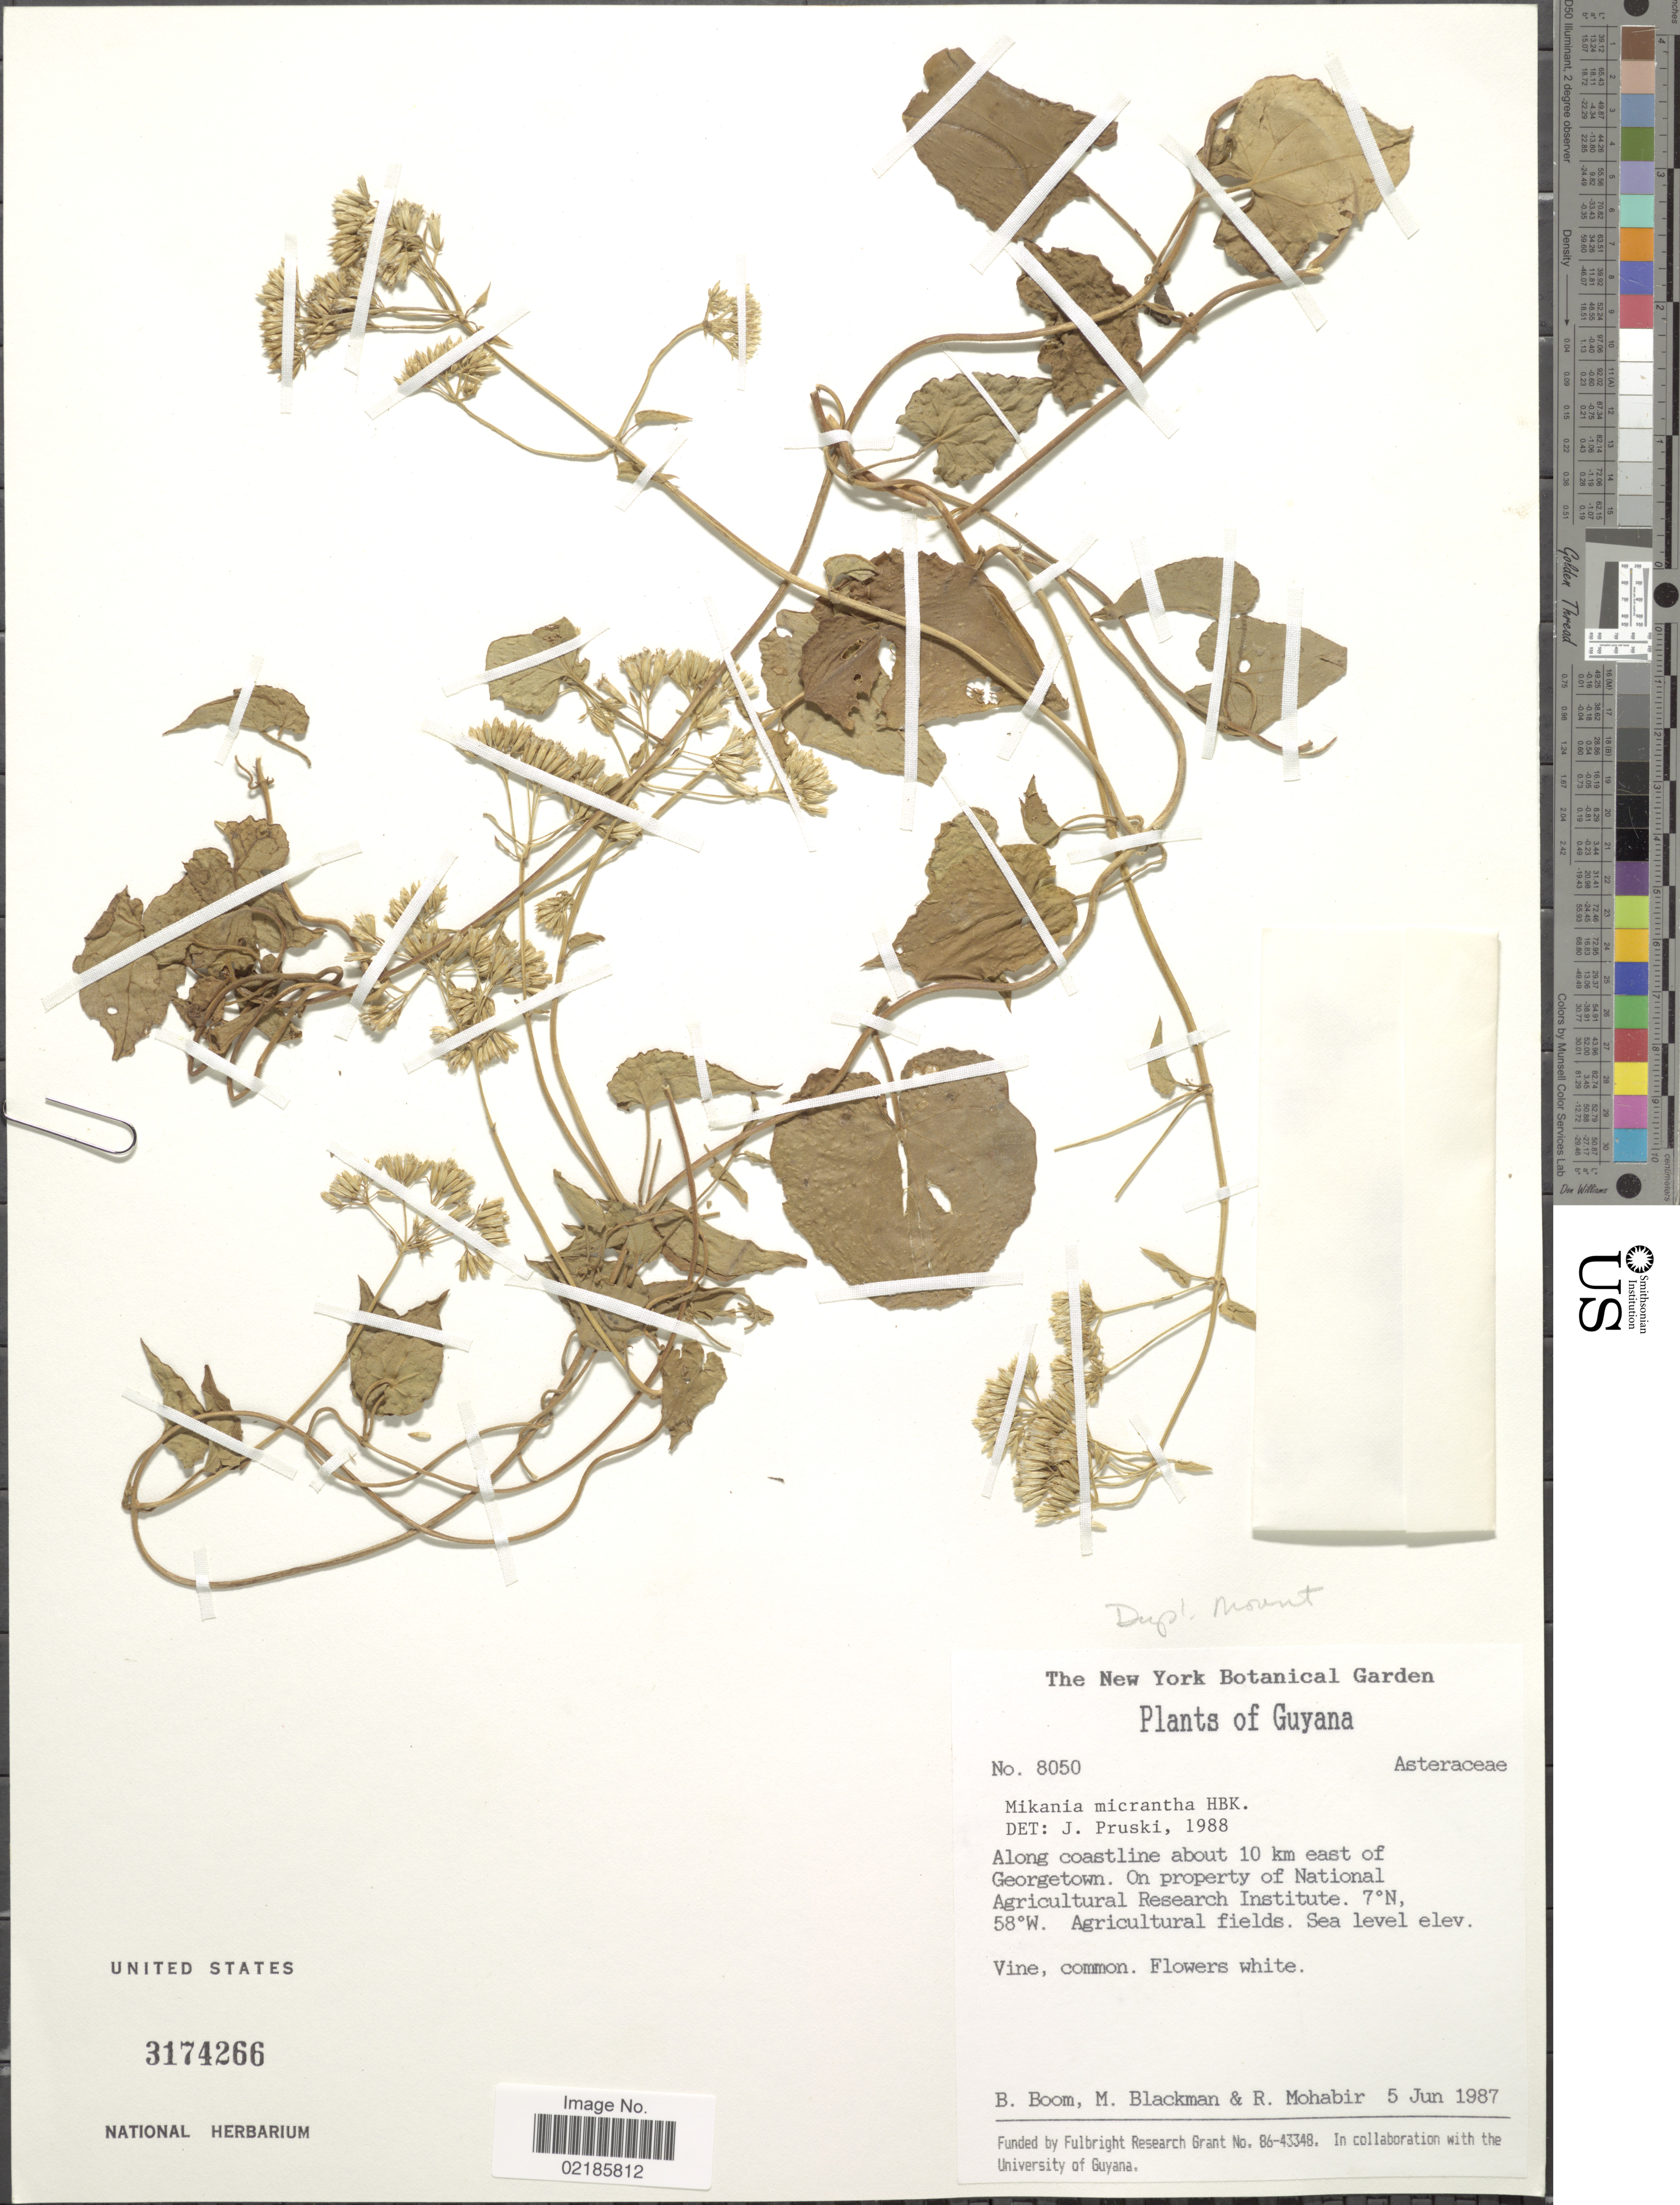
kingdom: Plantae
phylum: Tracheophyta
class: Magnoliopsida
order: Asterales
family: Asteraceae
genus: Mikania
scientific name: Mikania micrantha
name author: Kunth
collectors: B. M. Boom, M. Blackman & R. Mohabir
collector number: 8050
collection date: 1987-06-05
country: Guyana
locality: Along coastline about 10 km of Georgetown, On property of National Agricultural Research Institute.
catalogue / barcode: US 3174266